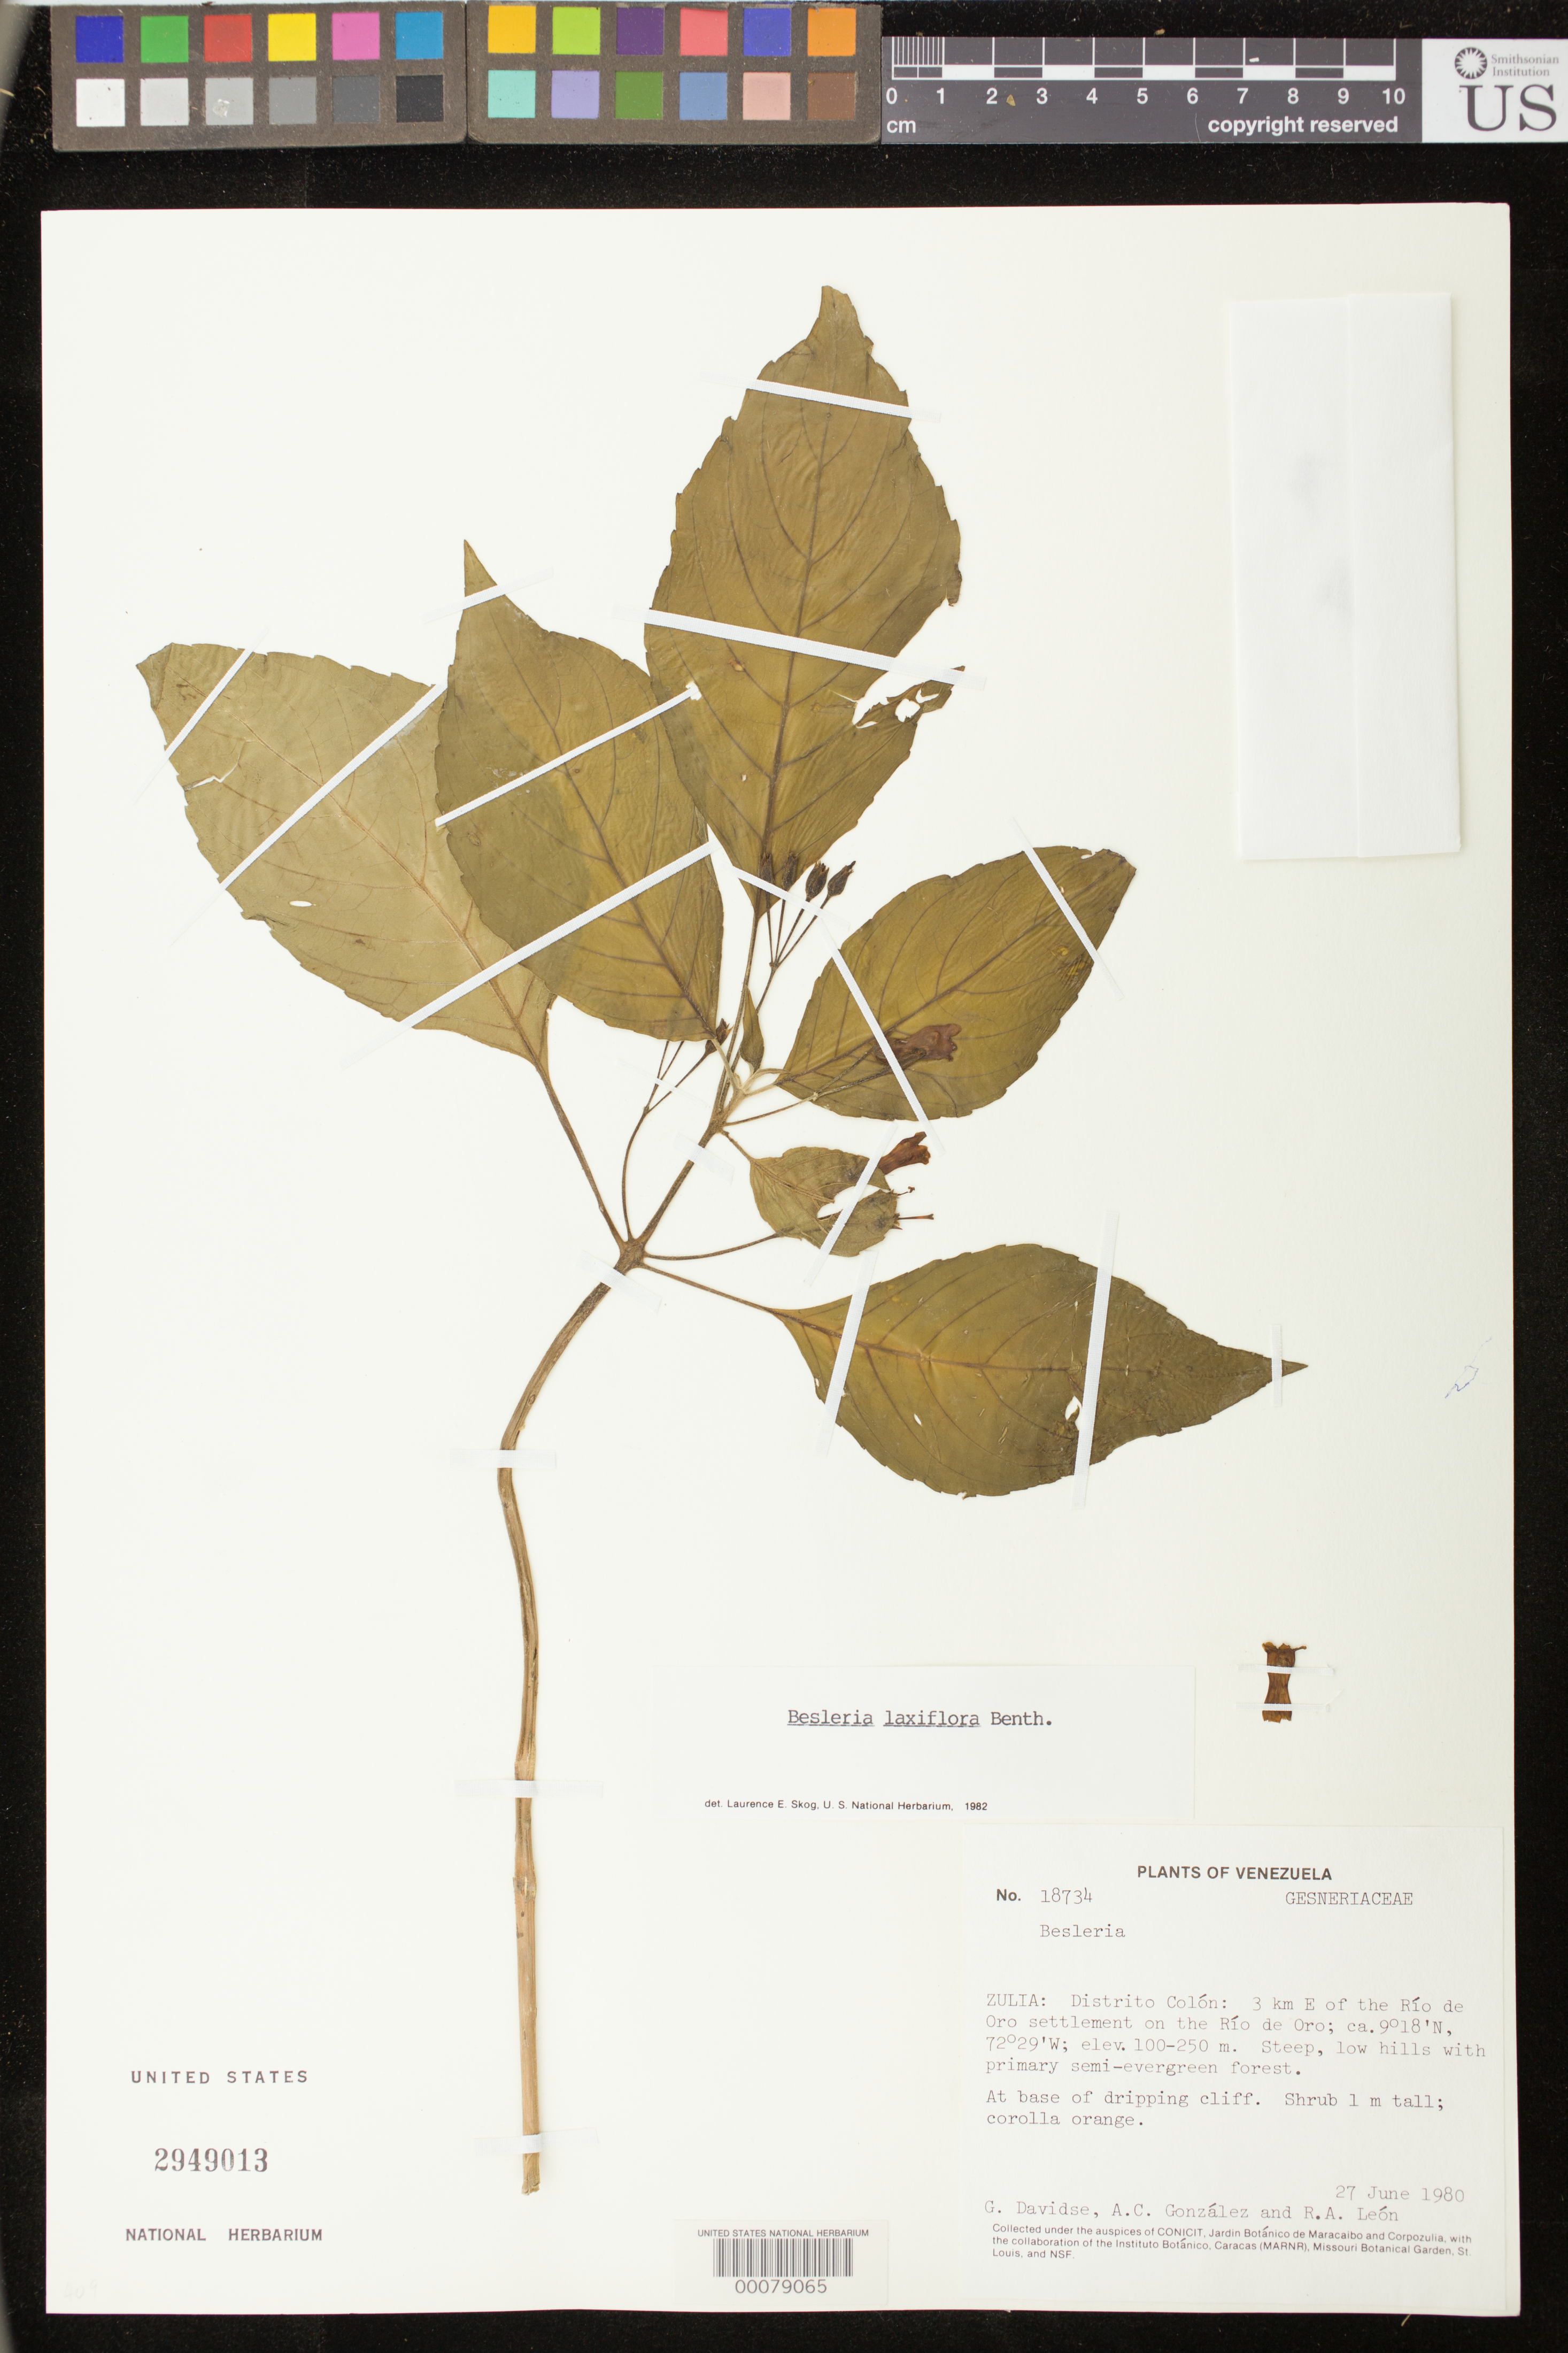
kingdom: Plantae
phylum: Tracheophyta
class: Magnoliopsida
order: Lamiales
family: Gesneriaceae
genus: Besleria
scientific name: Besleria laxiflora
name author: Benth.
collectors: G. Davidse & et al.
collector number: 18734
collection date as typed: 27 Jun 1980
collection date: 1980-06-27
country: Venezuela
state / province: Zulia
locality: Distrito Colon, 3 km E of the Rio de Oro settlement on the Rio Oro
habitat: Steep, low hills with primary semi-evergreen forest; at base of dripping cliff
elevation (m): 100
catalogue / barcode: US 2949013